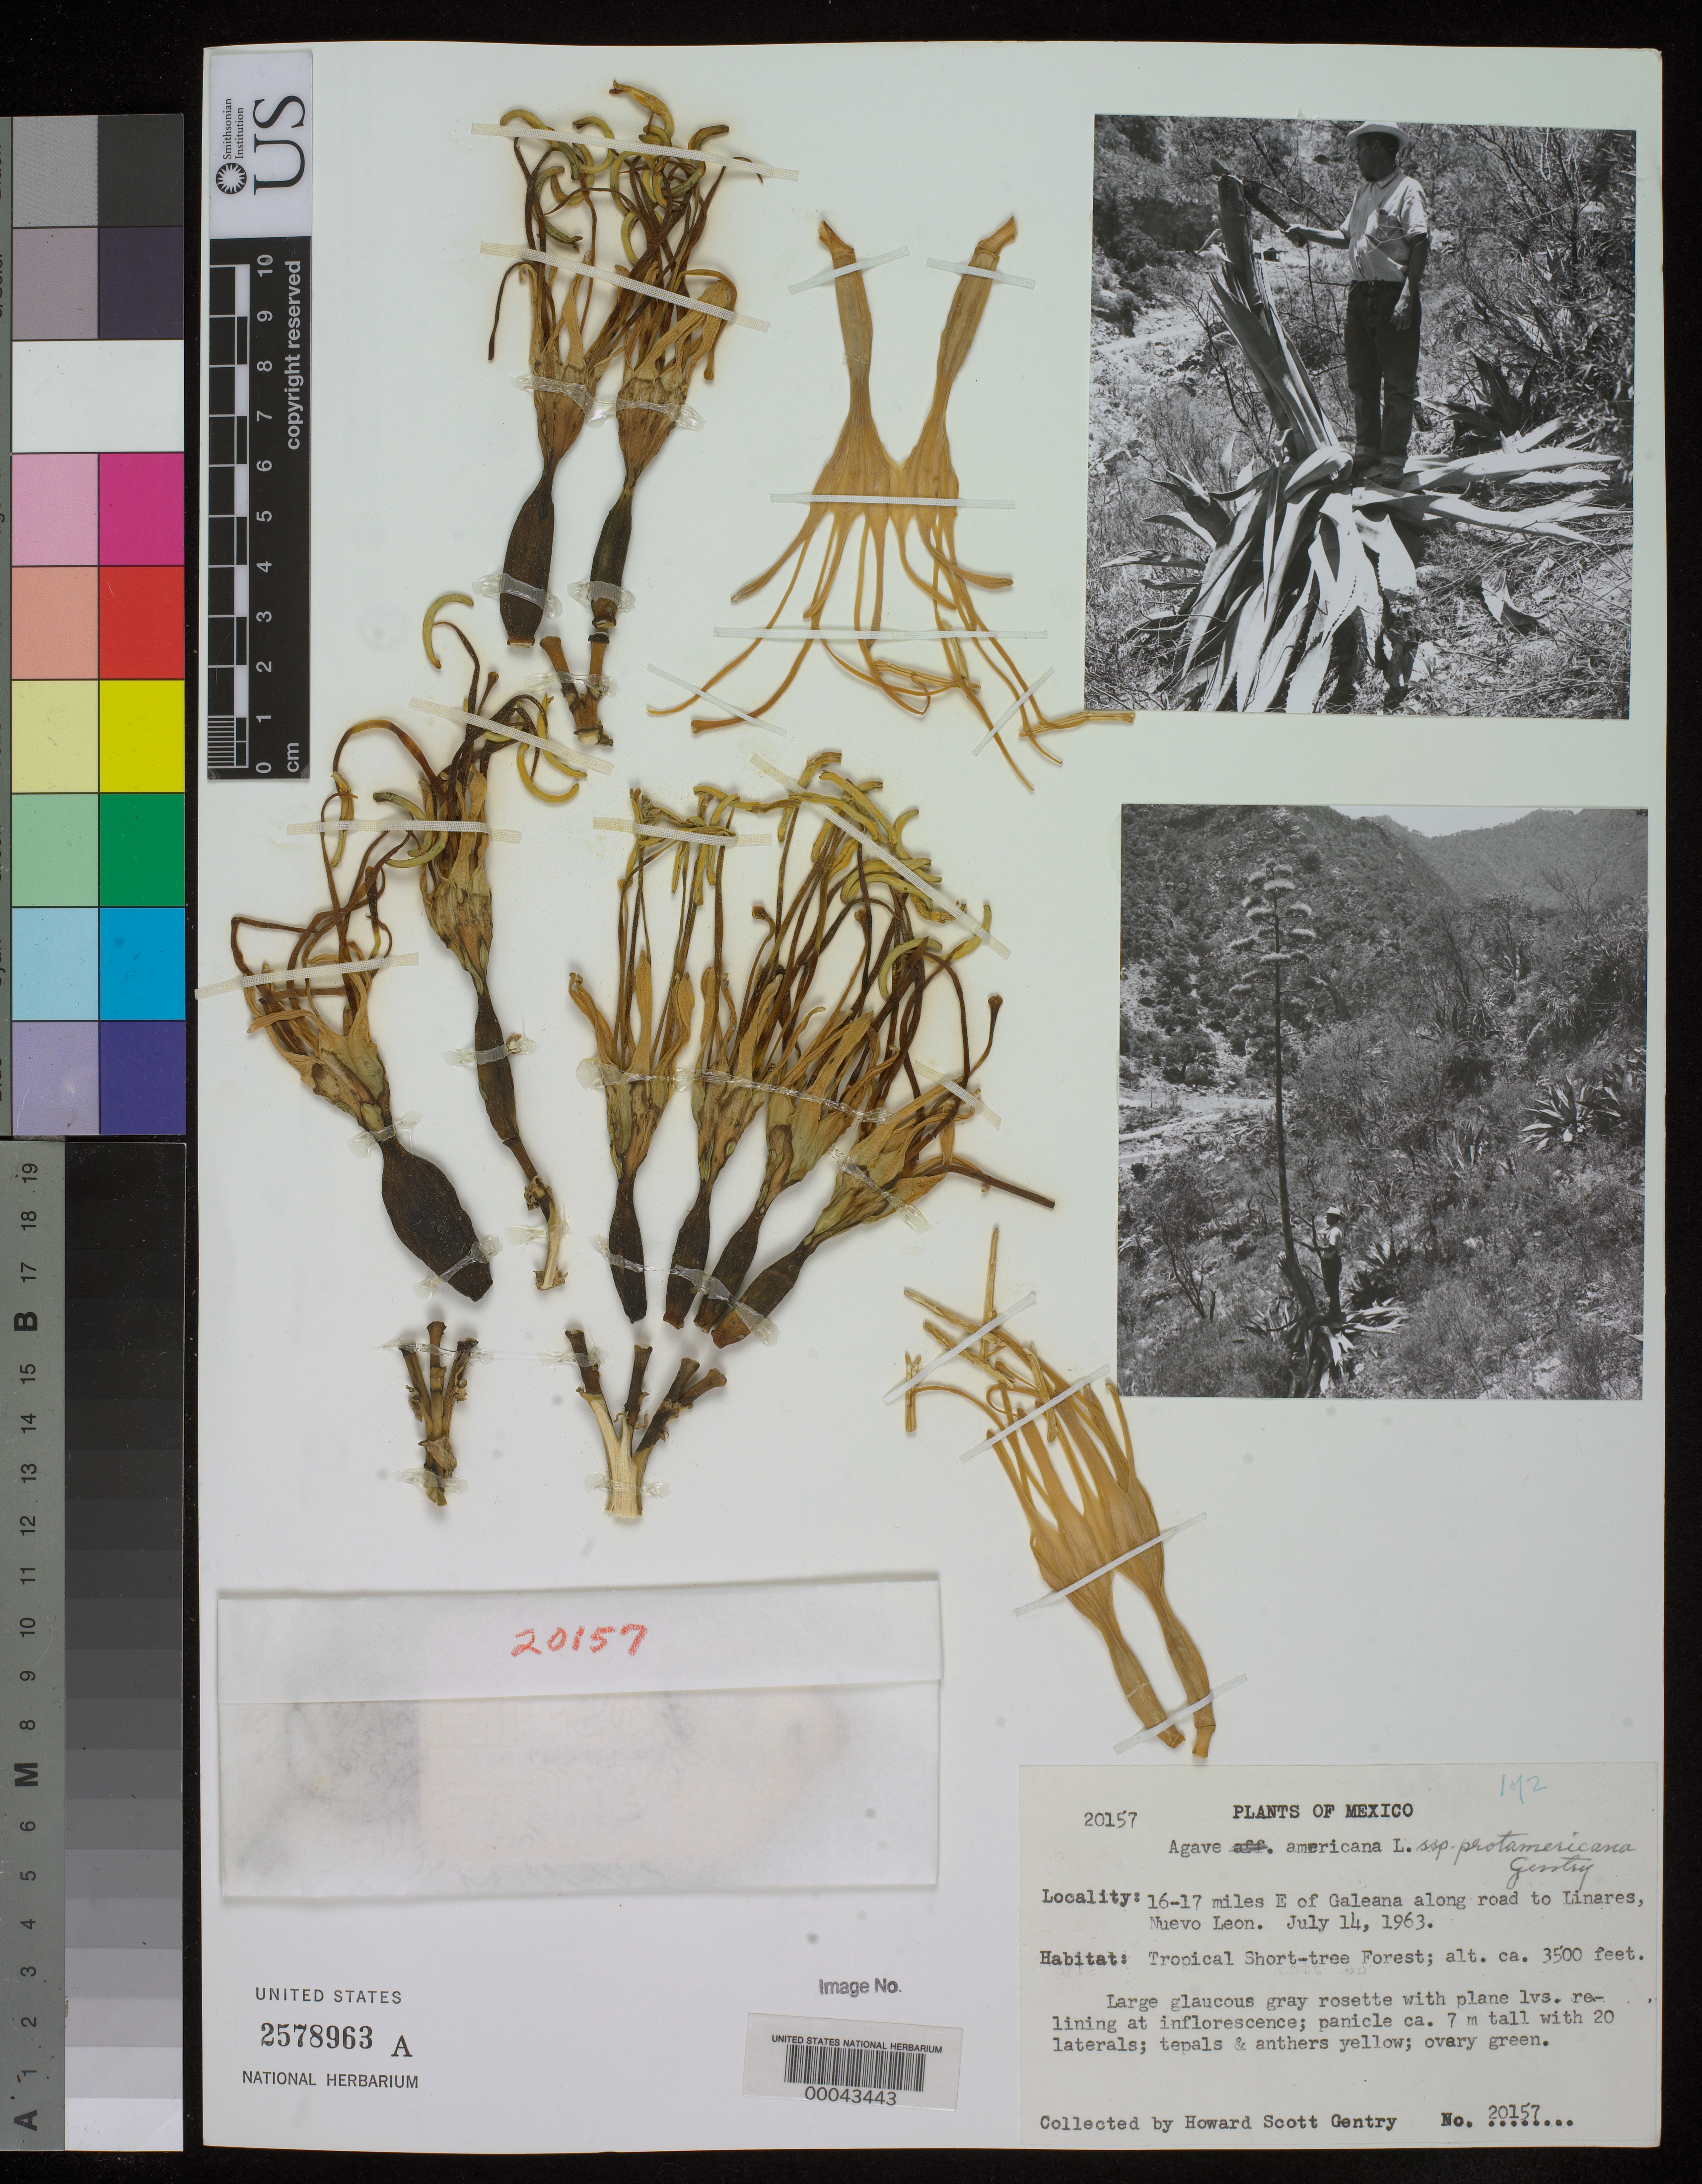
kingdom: Plantae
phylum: Tracheophyta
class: Liliopsida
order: Asparagales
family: Asparagaceae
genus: Agave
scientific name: Agave americana subsp. protamericana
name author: Gentry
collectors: H. S. Gentry, -- Barclay & Arguelles, --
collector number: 20157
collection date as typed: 14 Jul 1963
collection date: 1963-07-14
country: Mexico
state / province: Nuevo León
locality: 17 mi E of Galeana along road to Linares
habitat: Tropical short-tree forest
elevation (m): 1067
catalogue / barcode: US 2578963A